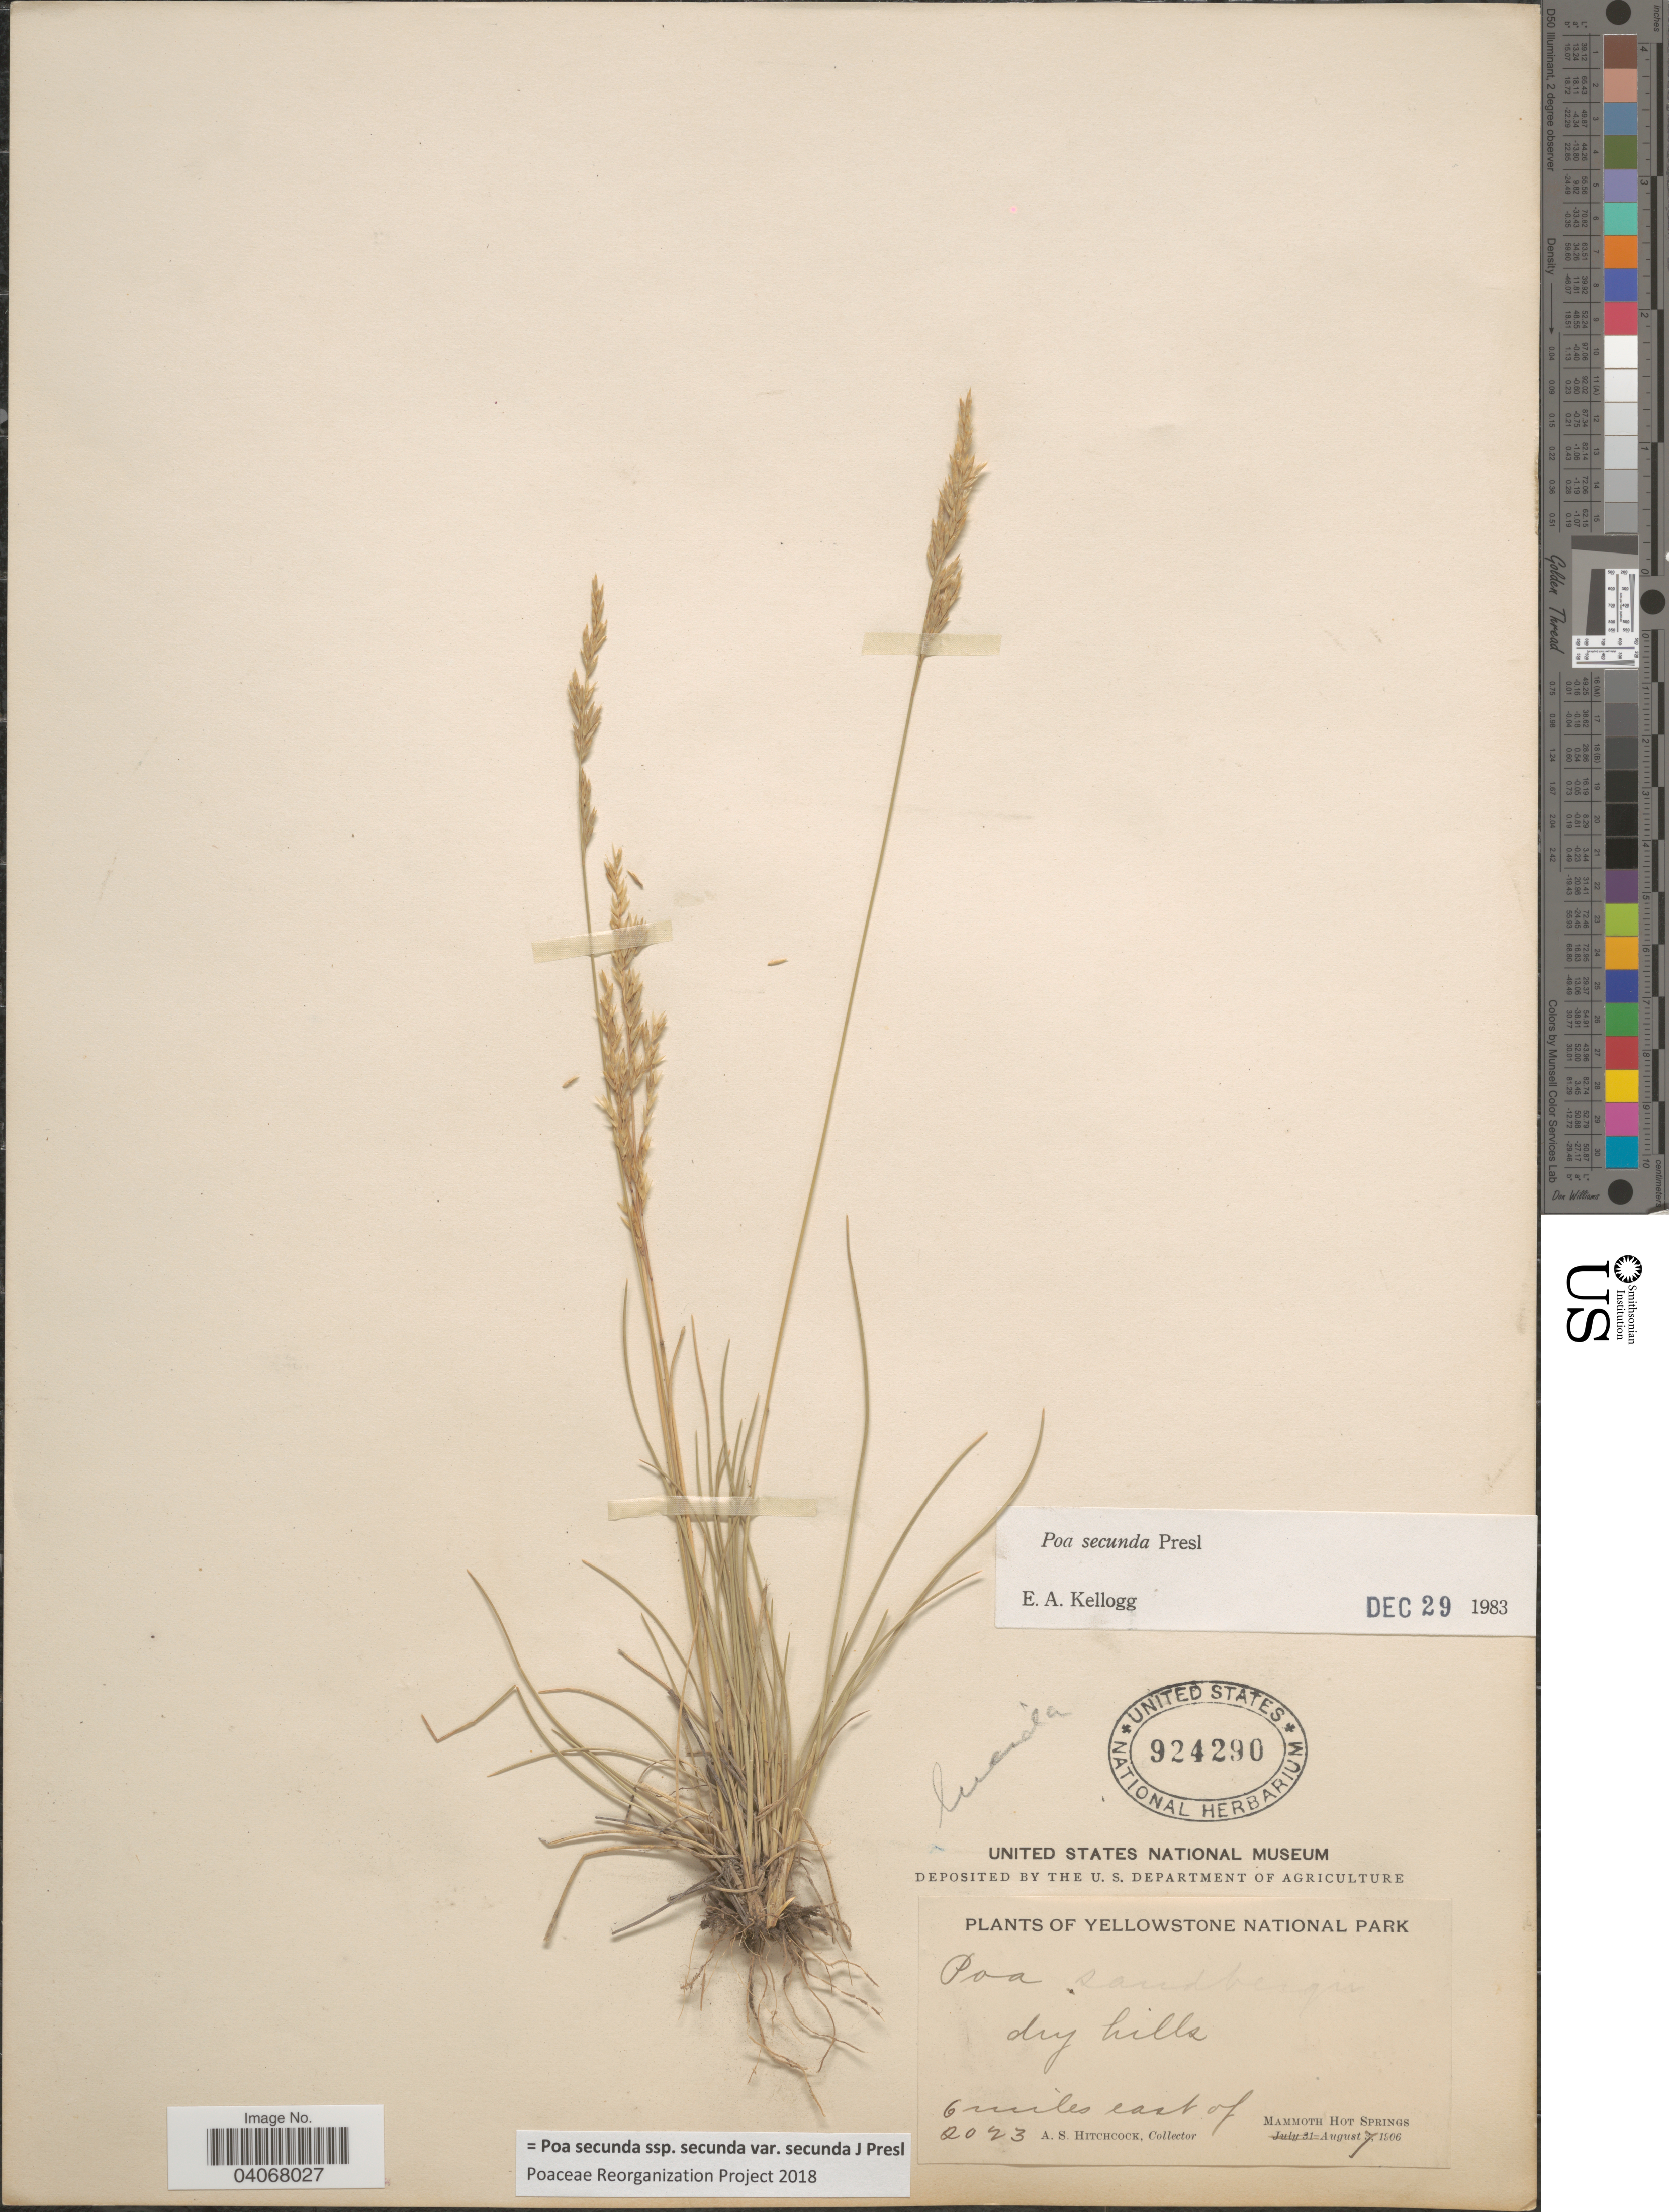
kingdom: Plantae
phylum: Tracheophyta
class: Liliopsida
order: Poales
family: Poaceae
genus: Poa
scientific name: Poa secunda subsp. secunda var. secunda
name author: J. Presl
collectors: A. S. Hitchcock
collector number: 2023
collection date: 1906-08-07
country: United States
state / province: Wyoming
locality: Yellowstone National Park. 6 miles east of Mammoth Hot Springs.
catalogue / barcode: US 924290